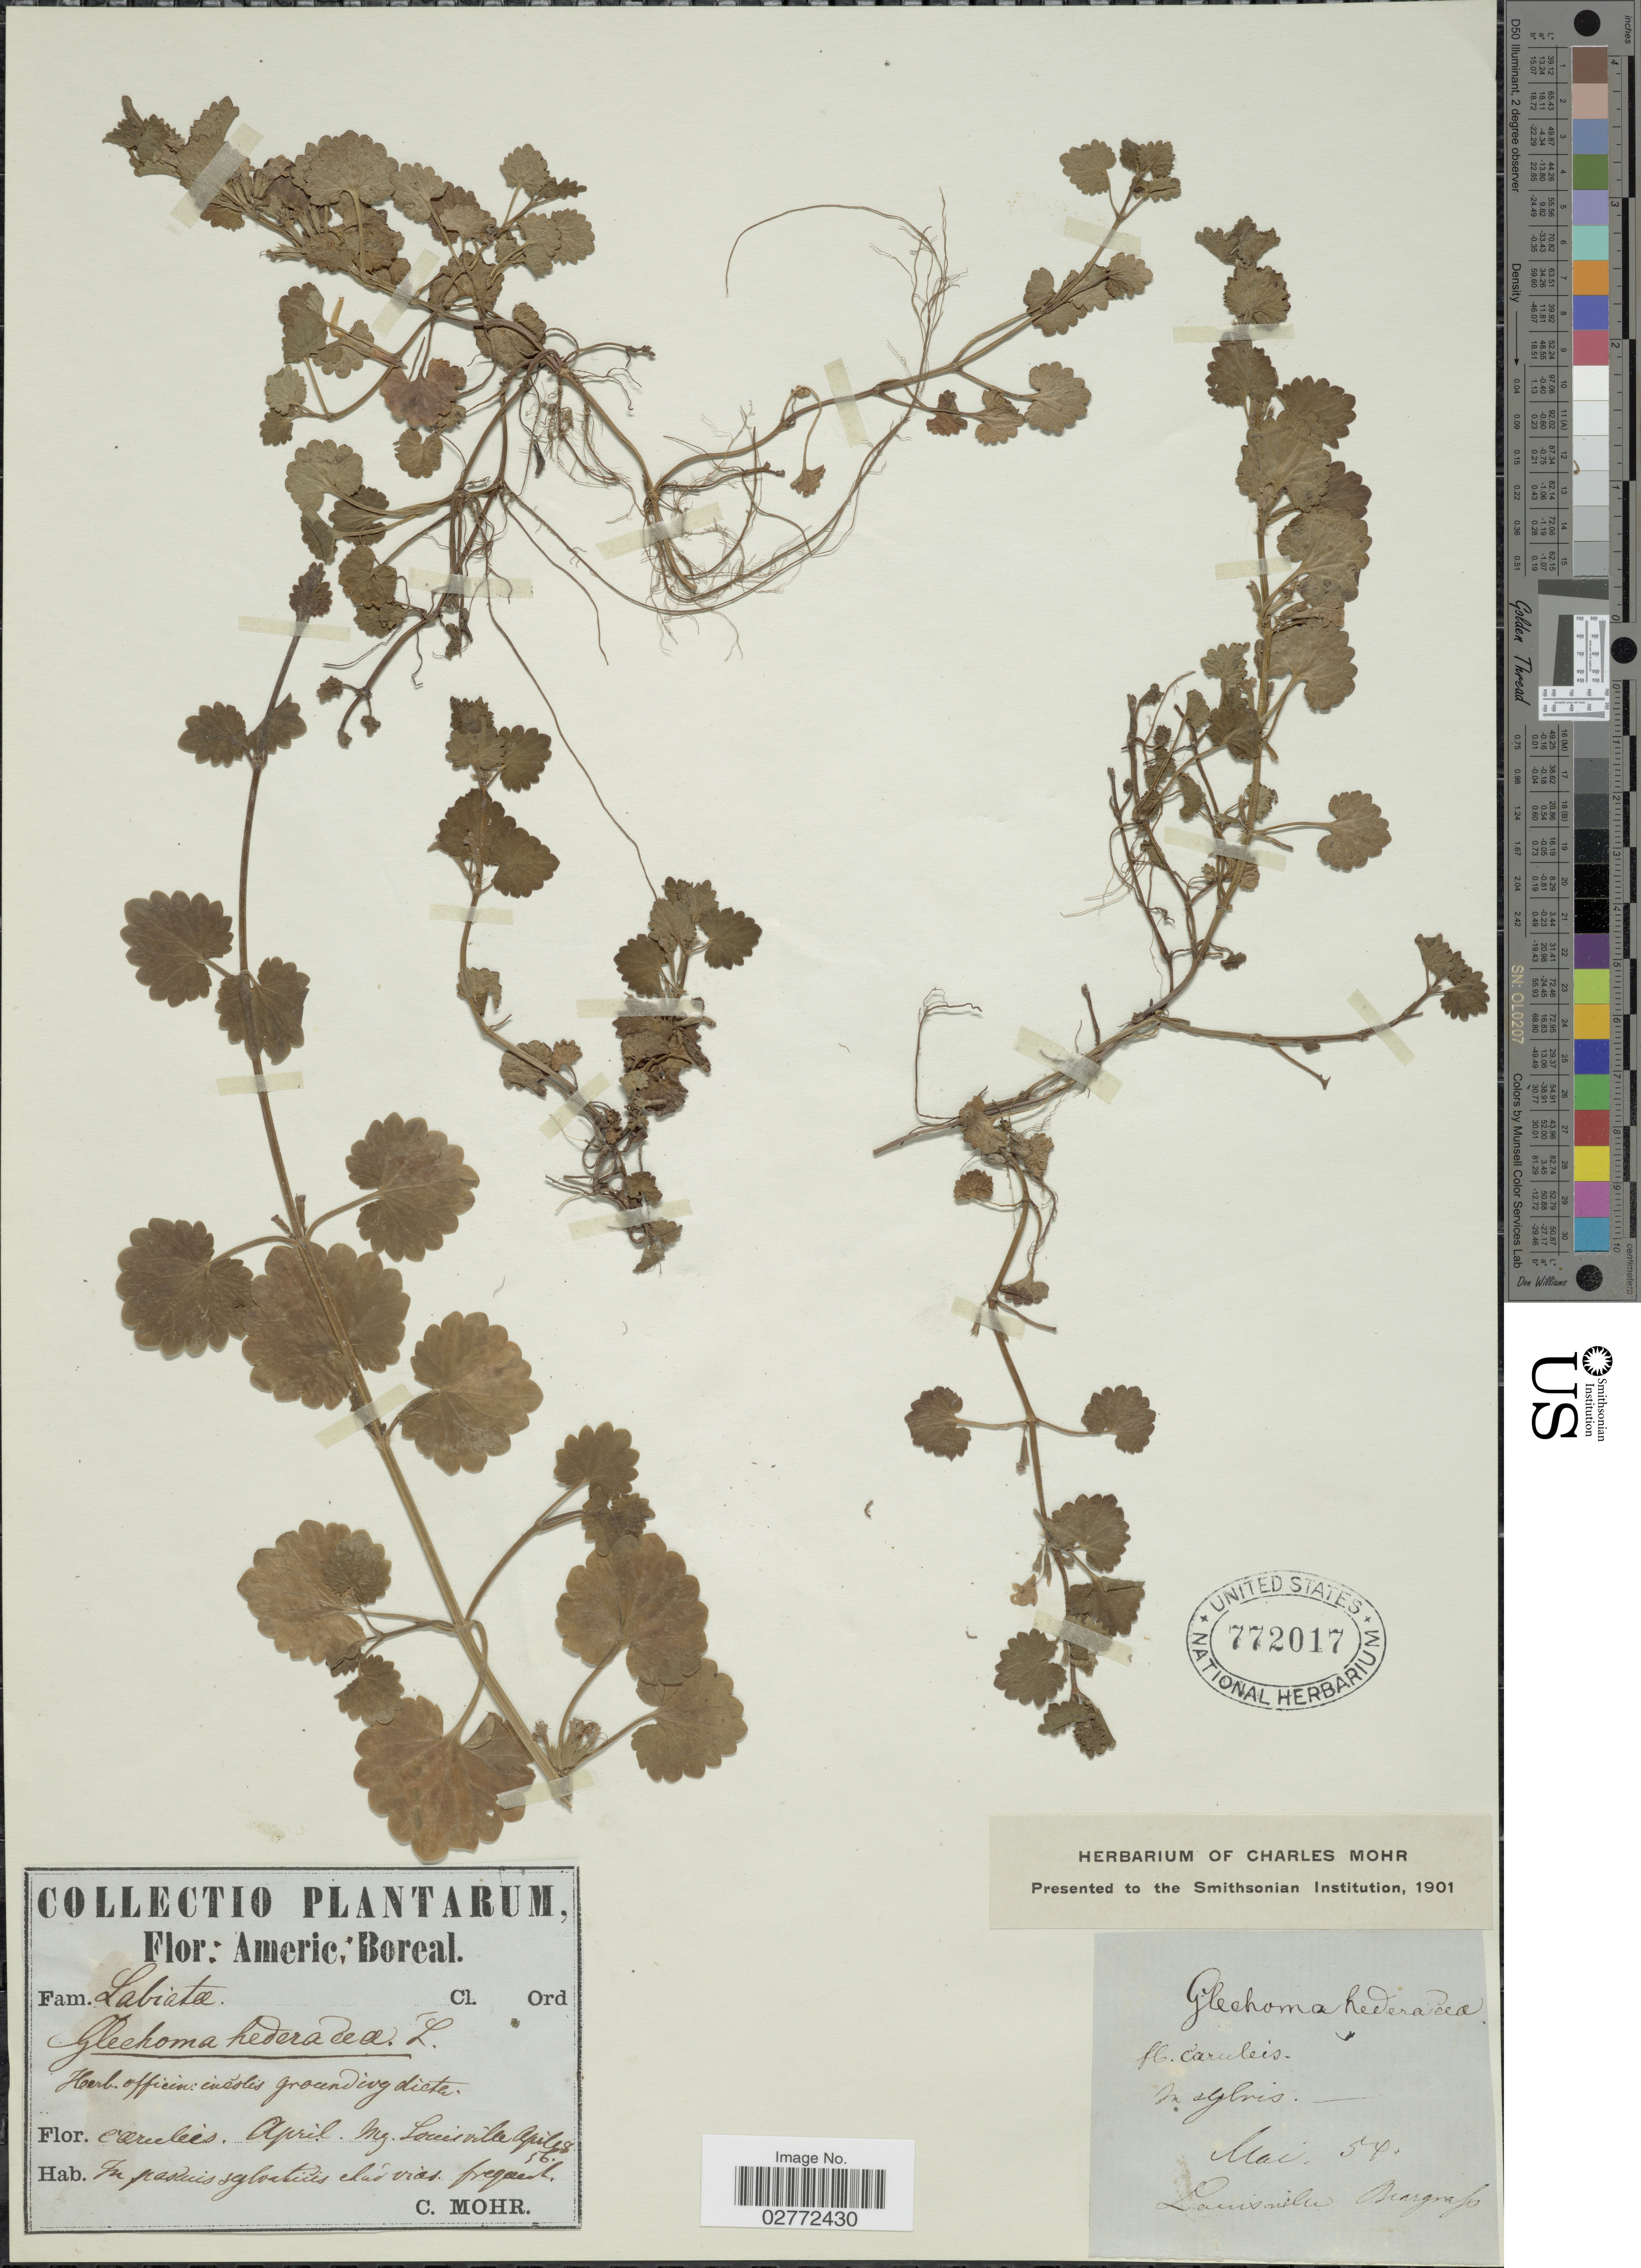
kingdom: Plantae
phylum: Tracheophyta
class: Magnoliopsida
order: Lamiales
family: Lamiaceae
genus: Glechoma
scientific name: Glechoma hederacea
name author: L.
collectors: Mohr, C. T. (herbarium)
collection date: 1856-04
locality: Americ. Boreal. Mg. Louisville. Beargrass.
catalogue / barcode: US 772017